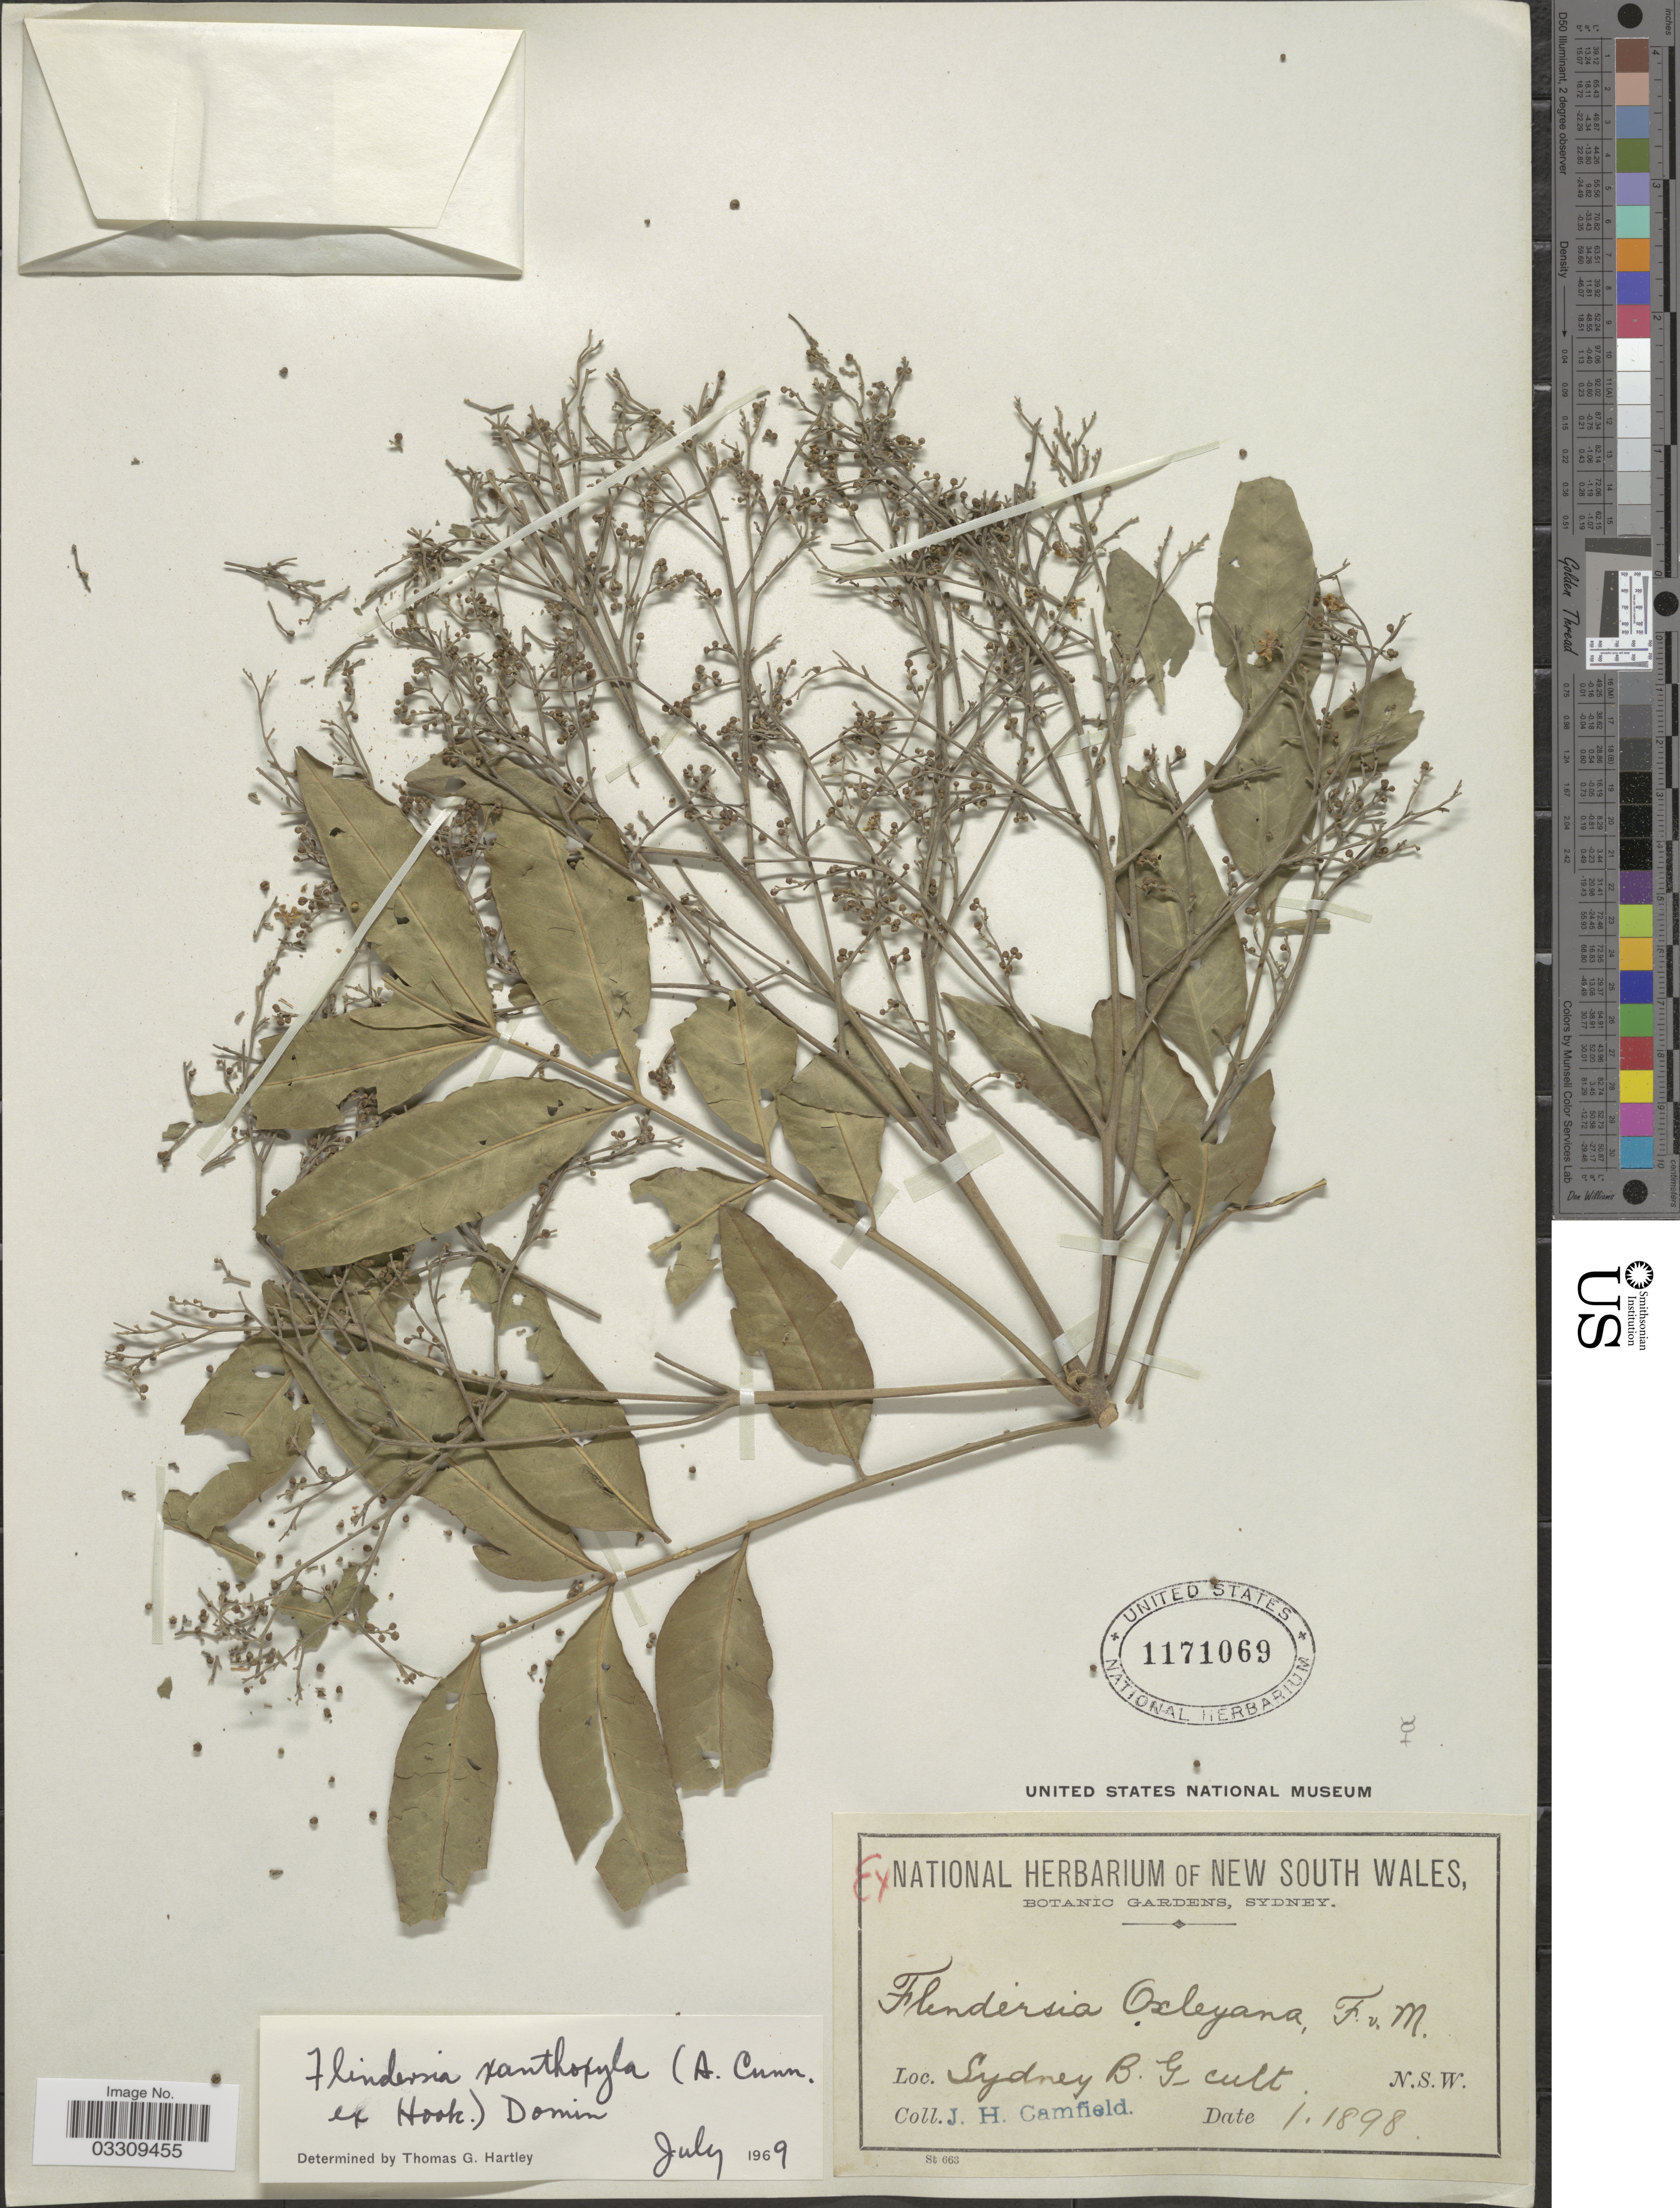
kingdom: Plantae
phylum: Tracheophyta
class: Magnoliopsida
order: Sapindales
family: Rutaceae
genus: Flindersia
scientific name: Flindersia xanthoxyla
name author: (A. Cunn. ex Hook.) Domin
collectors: J. Camfield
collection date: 1898-01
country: Australia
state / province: New South Wales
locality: Sydney B.G cult.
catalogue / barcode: US 1171069